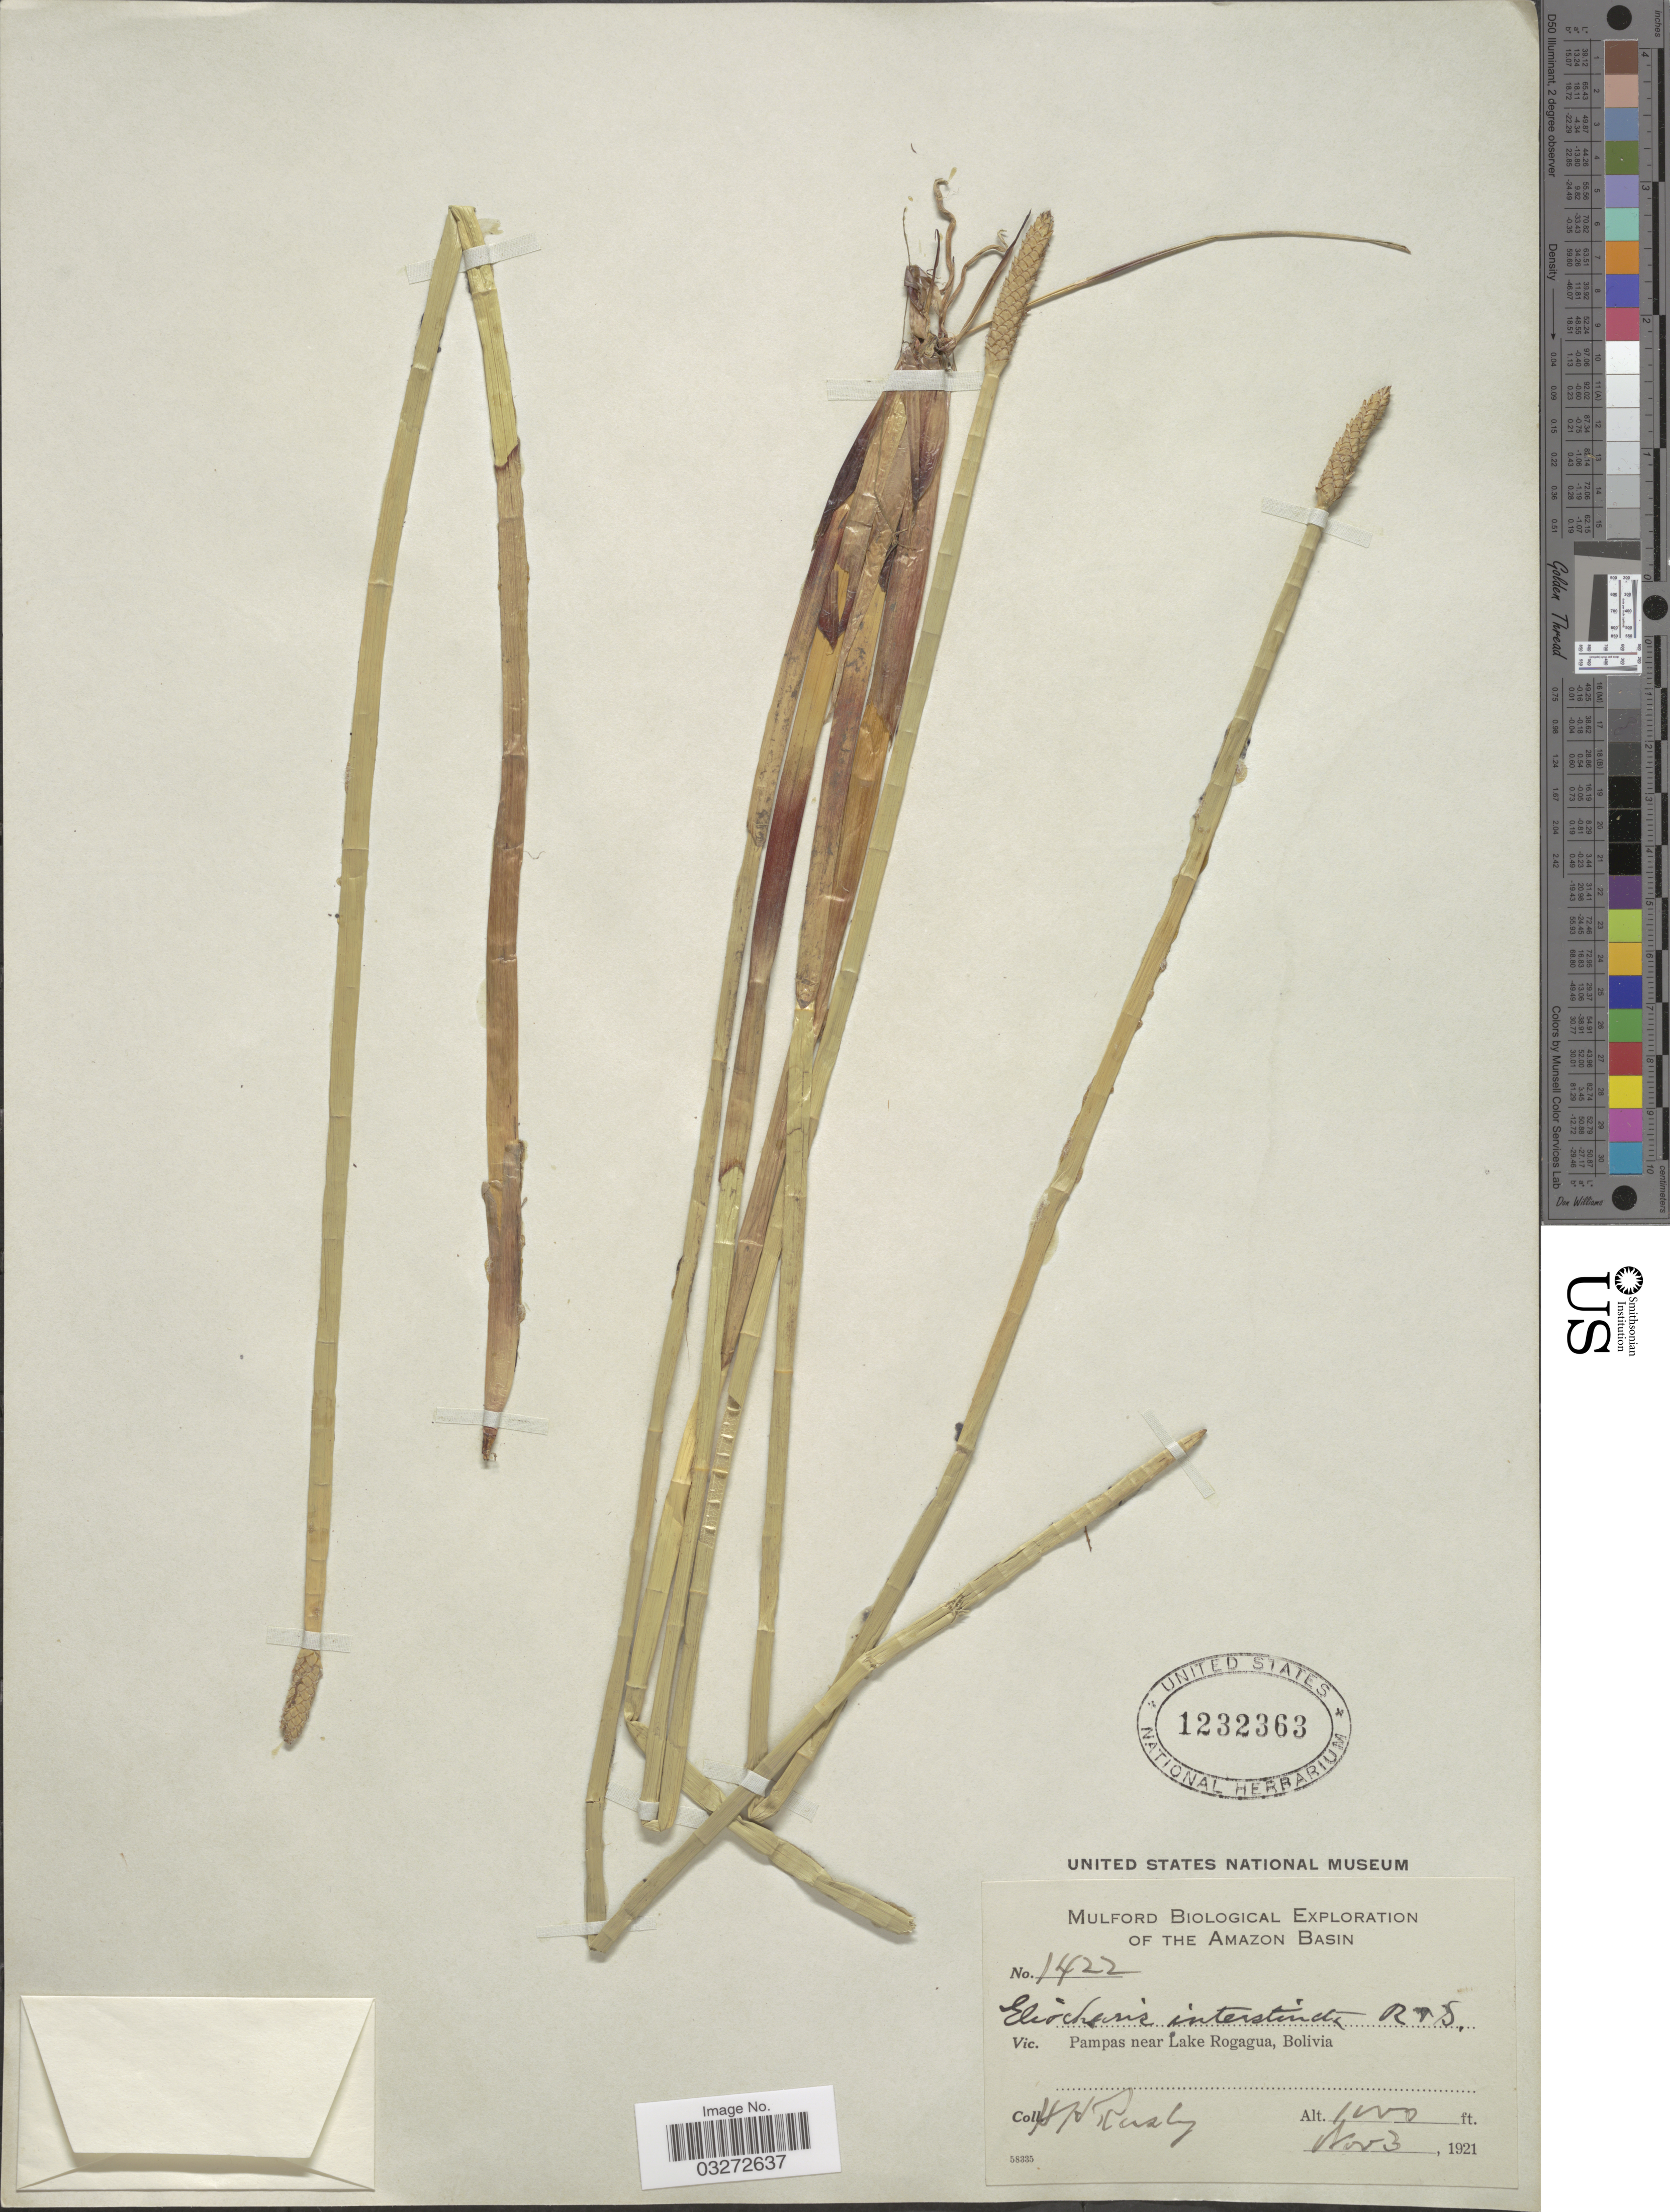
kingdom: Plantae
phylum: Tracheophyta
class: Liliopsida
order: Poales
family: Cyperaceae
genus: Eleocharis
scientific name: Eleocharis interstincta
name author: (Vahl) Roem. & Schult.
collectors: H. H. Rusby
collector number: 1422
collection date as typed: Nov. 3, 1921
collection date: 1921-11-03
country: Bolivia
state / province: Beni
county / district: José Ballivián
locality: Pampas near Lake Rogagua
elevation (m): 305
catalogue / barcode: US 1232363